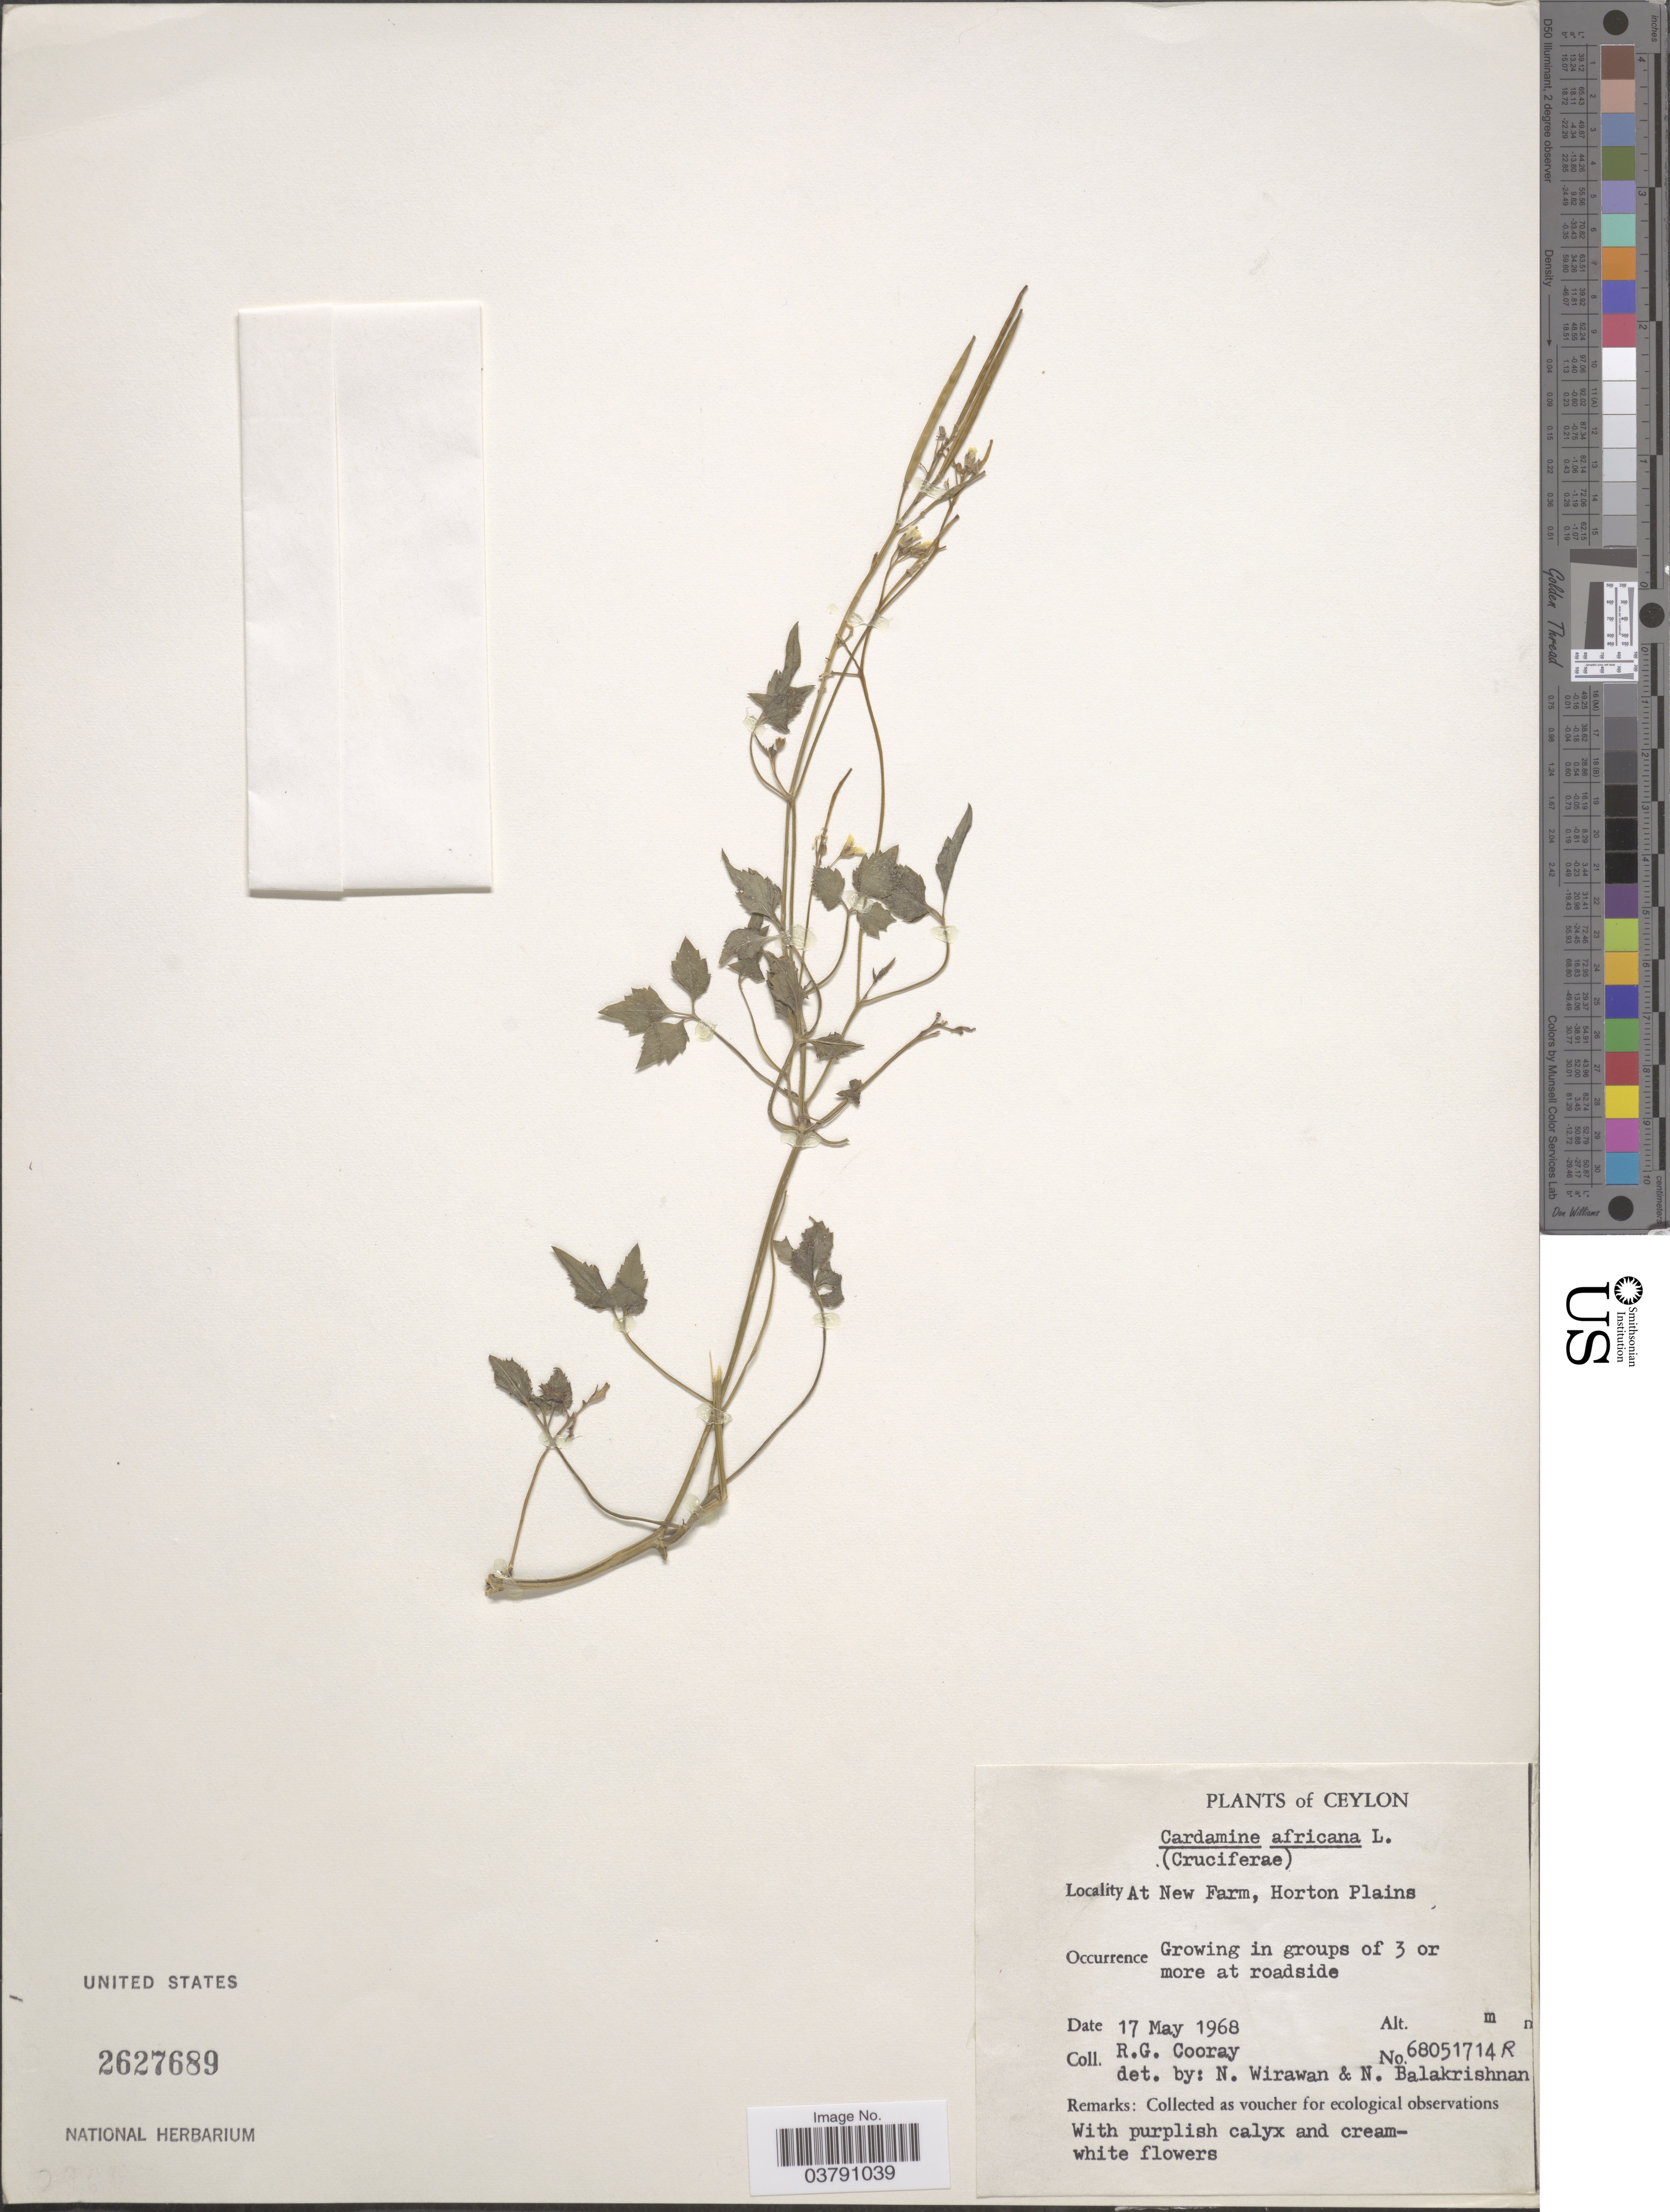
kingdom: Plantae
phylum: Tracheophyta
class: Magnoliopsida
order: Brassicales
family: Brassicaceae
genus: Cardamine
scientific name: Cardamine africana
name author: L.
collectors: R. Cooray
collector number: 68051714R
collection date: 1968-05-17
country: Sri Lanka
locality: Ceylon, At New Farm, Horton Plains.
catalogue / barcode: US 2627689